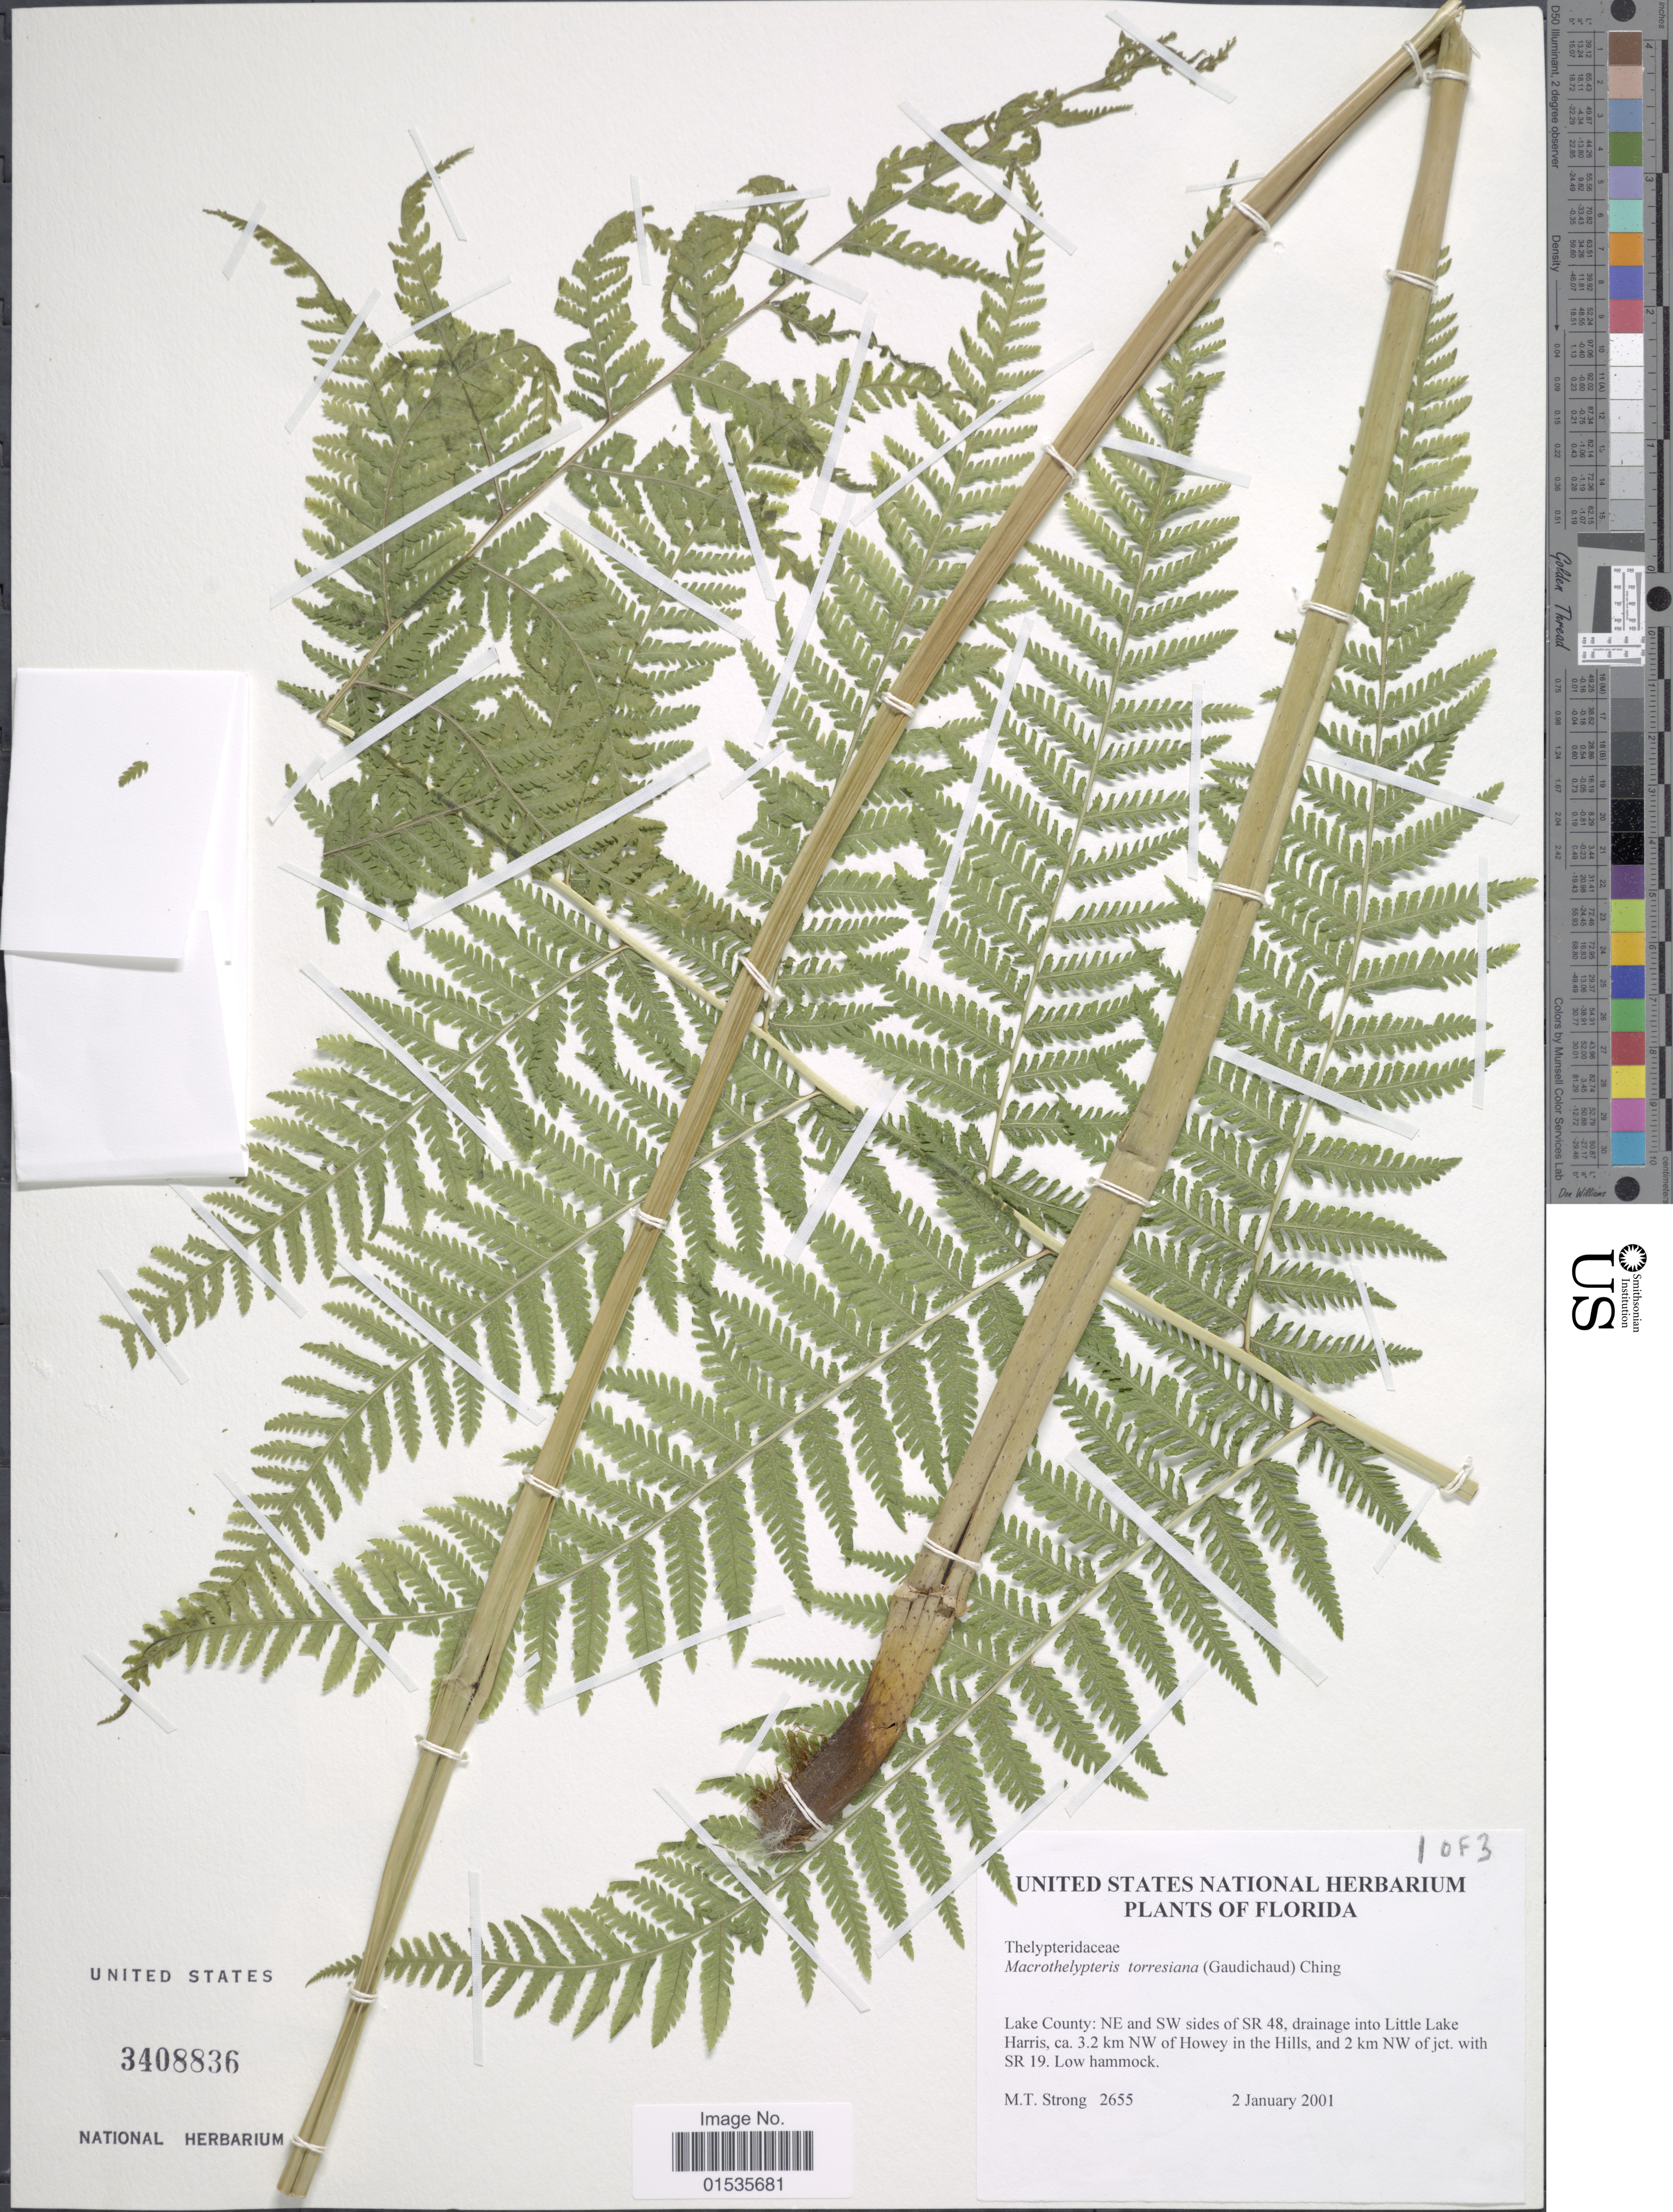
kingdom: Plantae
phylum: Tracheophyta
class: Polypodiopsida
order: Polypodiales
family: Thelypteridaceae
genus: Macrothelypteris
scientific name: Macrothelypteris torresiana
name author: (Gaudich.) Ching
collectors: M. T. Strong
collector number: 2655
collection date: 2001-01-02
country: United States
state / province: Florida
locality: Florida, Lake County: NE and SW sides of SR 48, drainage into Little Lake Harris, ca. 3.2 km NW of Howey in the Hills, and 2 km NW of jct with SR 19.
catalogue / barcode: US 3408836